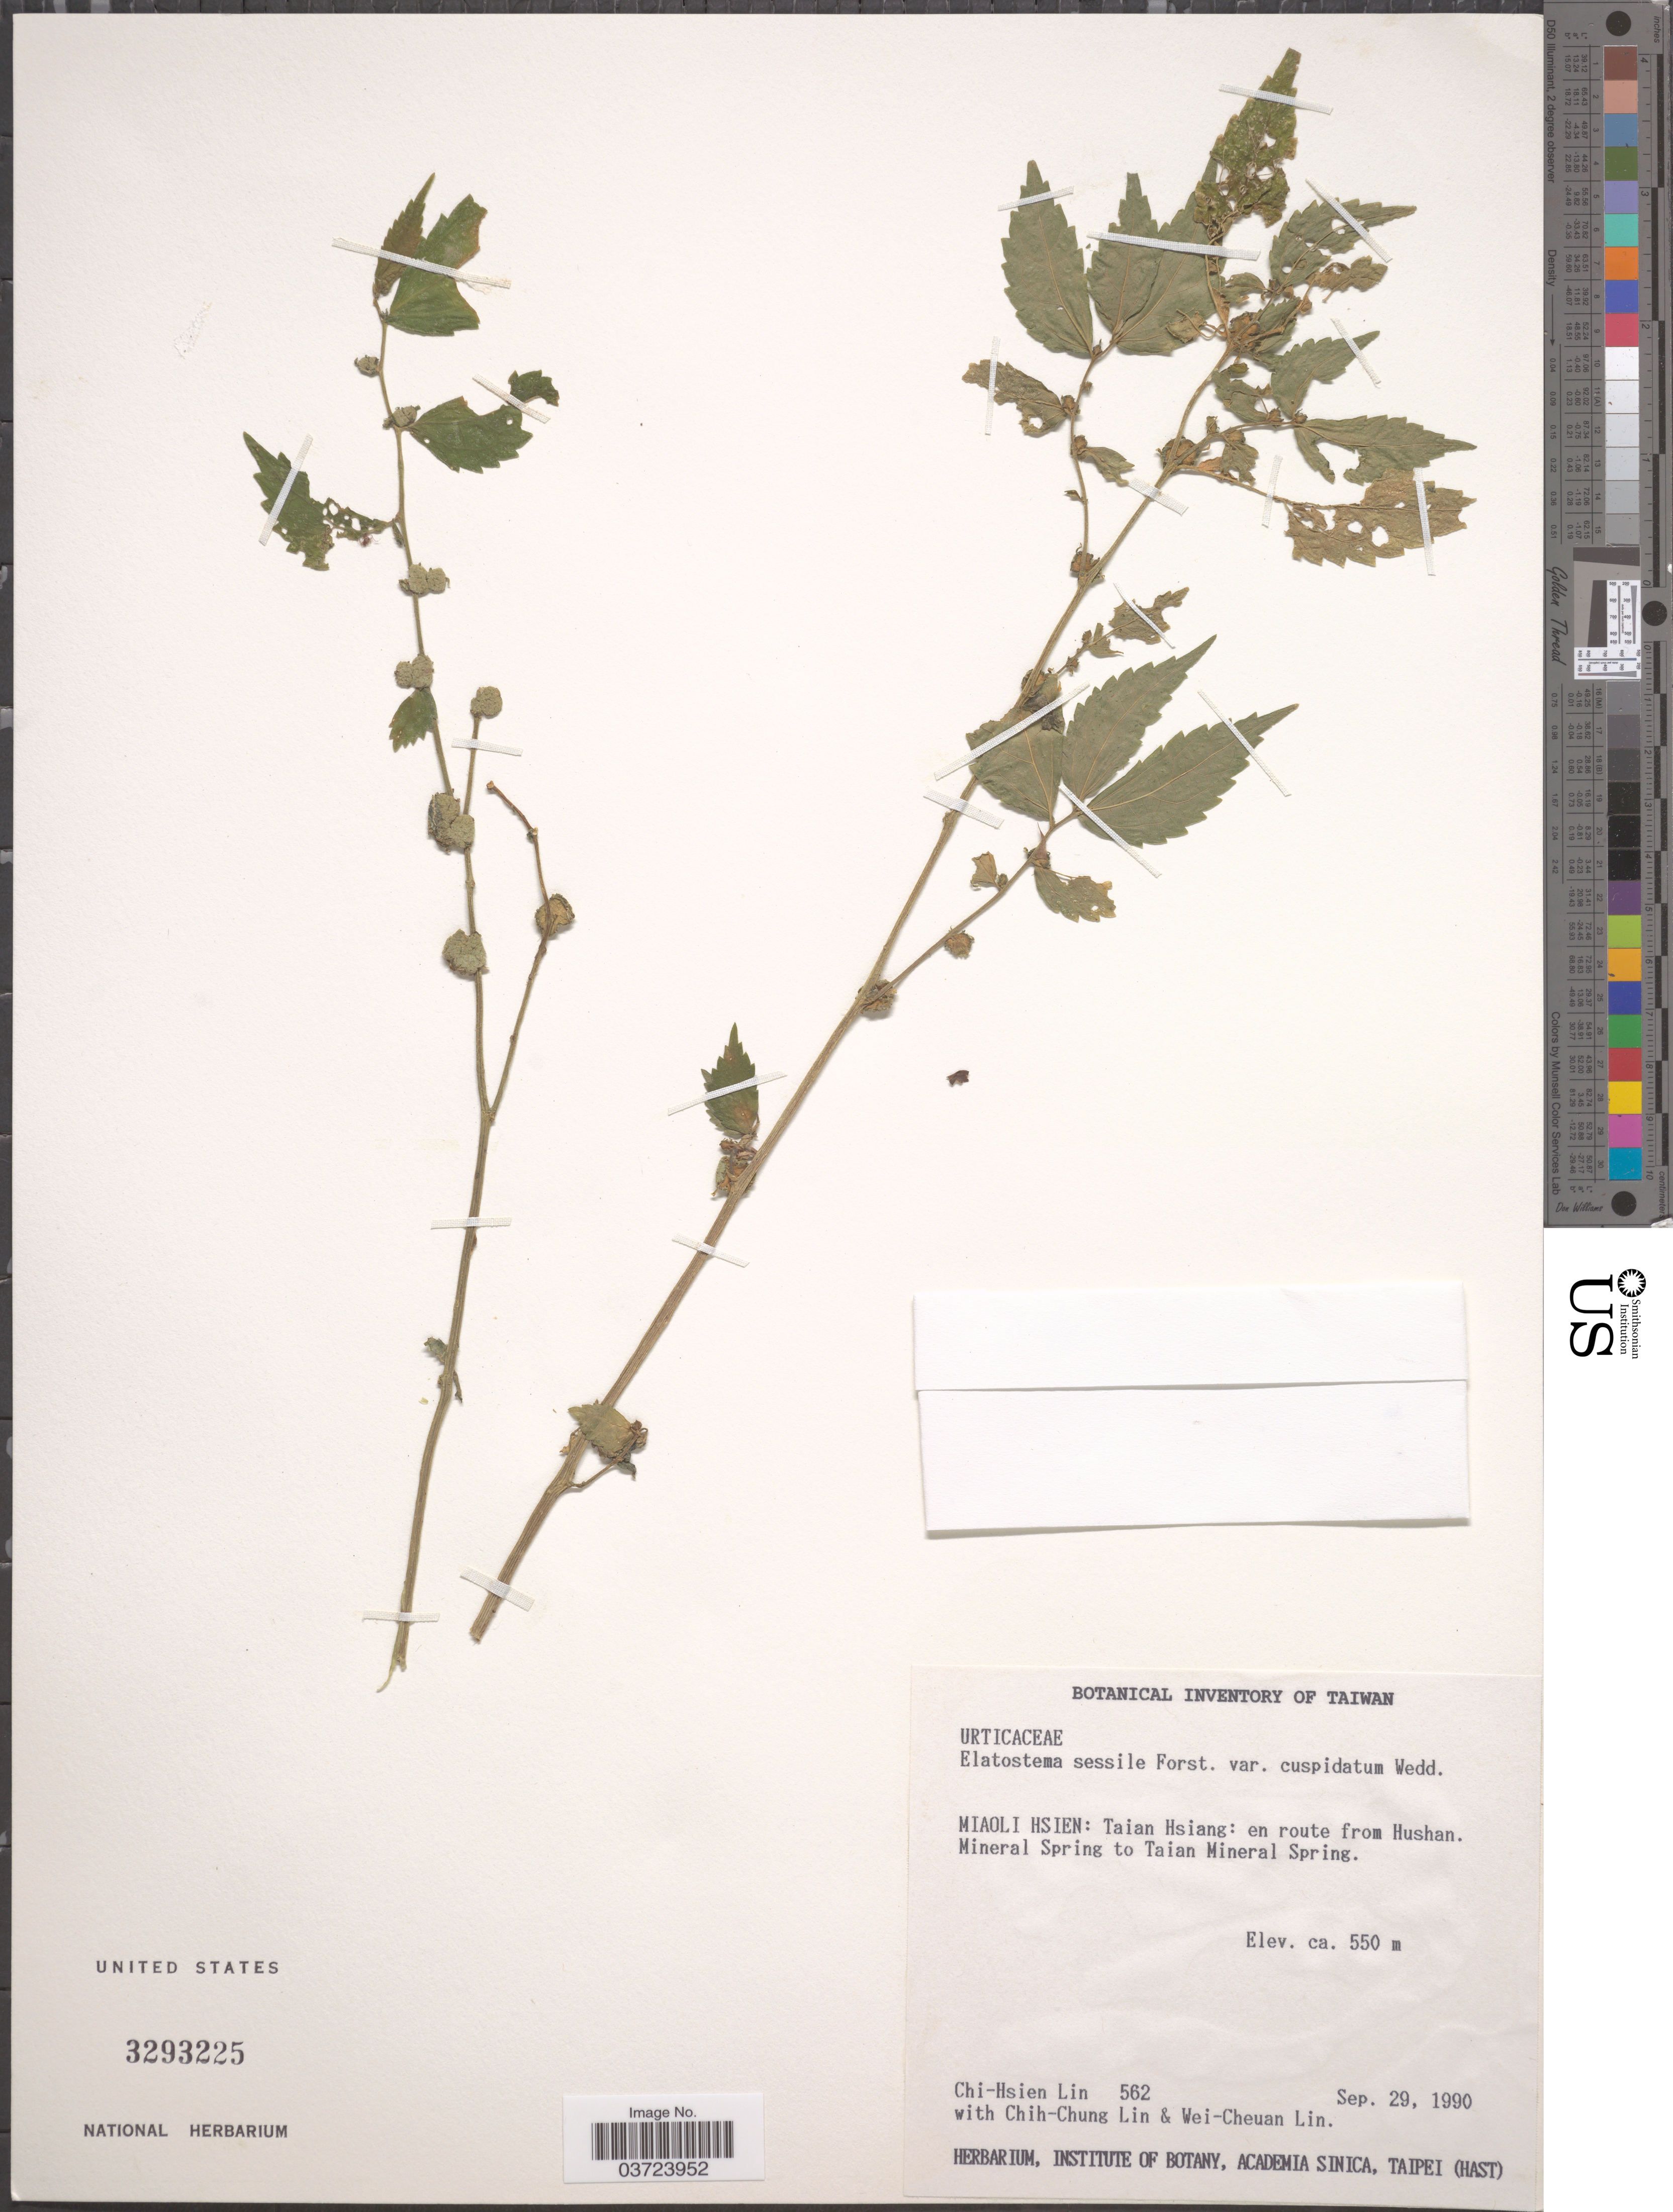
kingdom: Plantae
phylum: Tracheophyta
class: Magnoliopsida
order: Rosales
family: Urticaceae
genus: Elatostema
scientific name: Elatostema sessile var. cuspidatum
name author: (Wight) Wedd.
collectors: C. Lin, C. Lin & L. Wei-Cheuan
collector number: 562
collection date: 1990-09-29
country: Taiwan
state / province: Miaoli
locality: Miaoli Hsien: Taian Hsiang: en route from Hushan. Mineral Spring to Taian Mineral Spring.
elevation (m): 550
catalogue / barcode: US 3293225